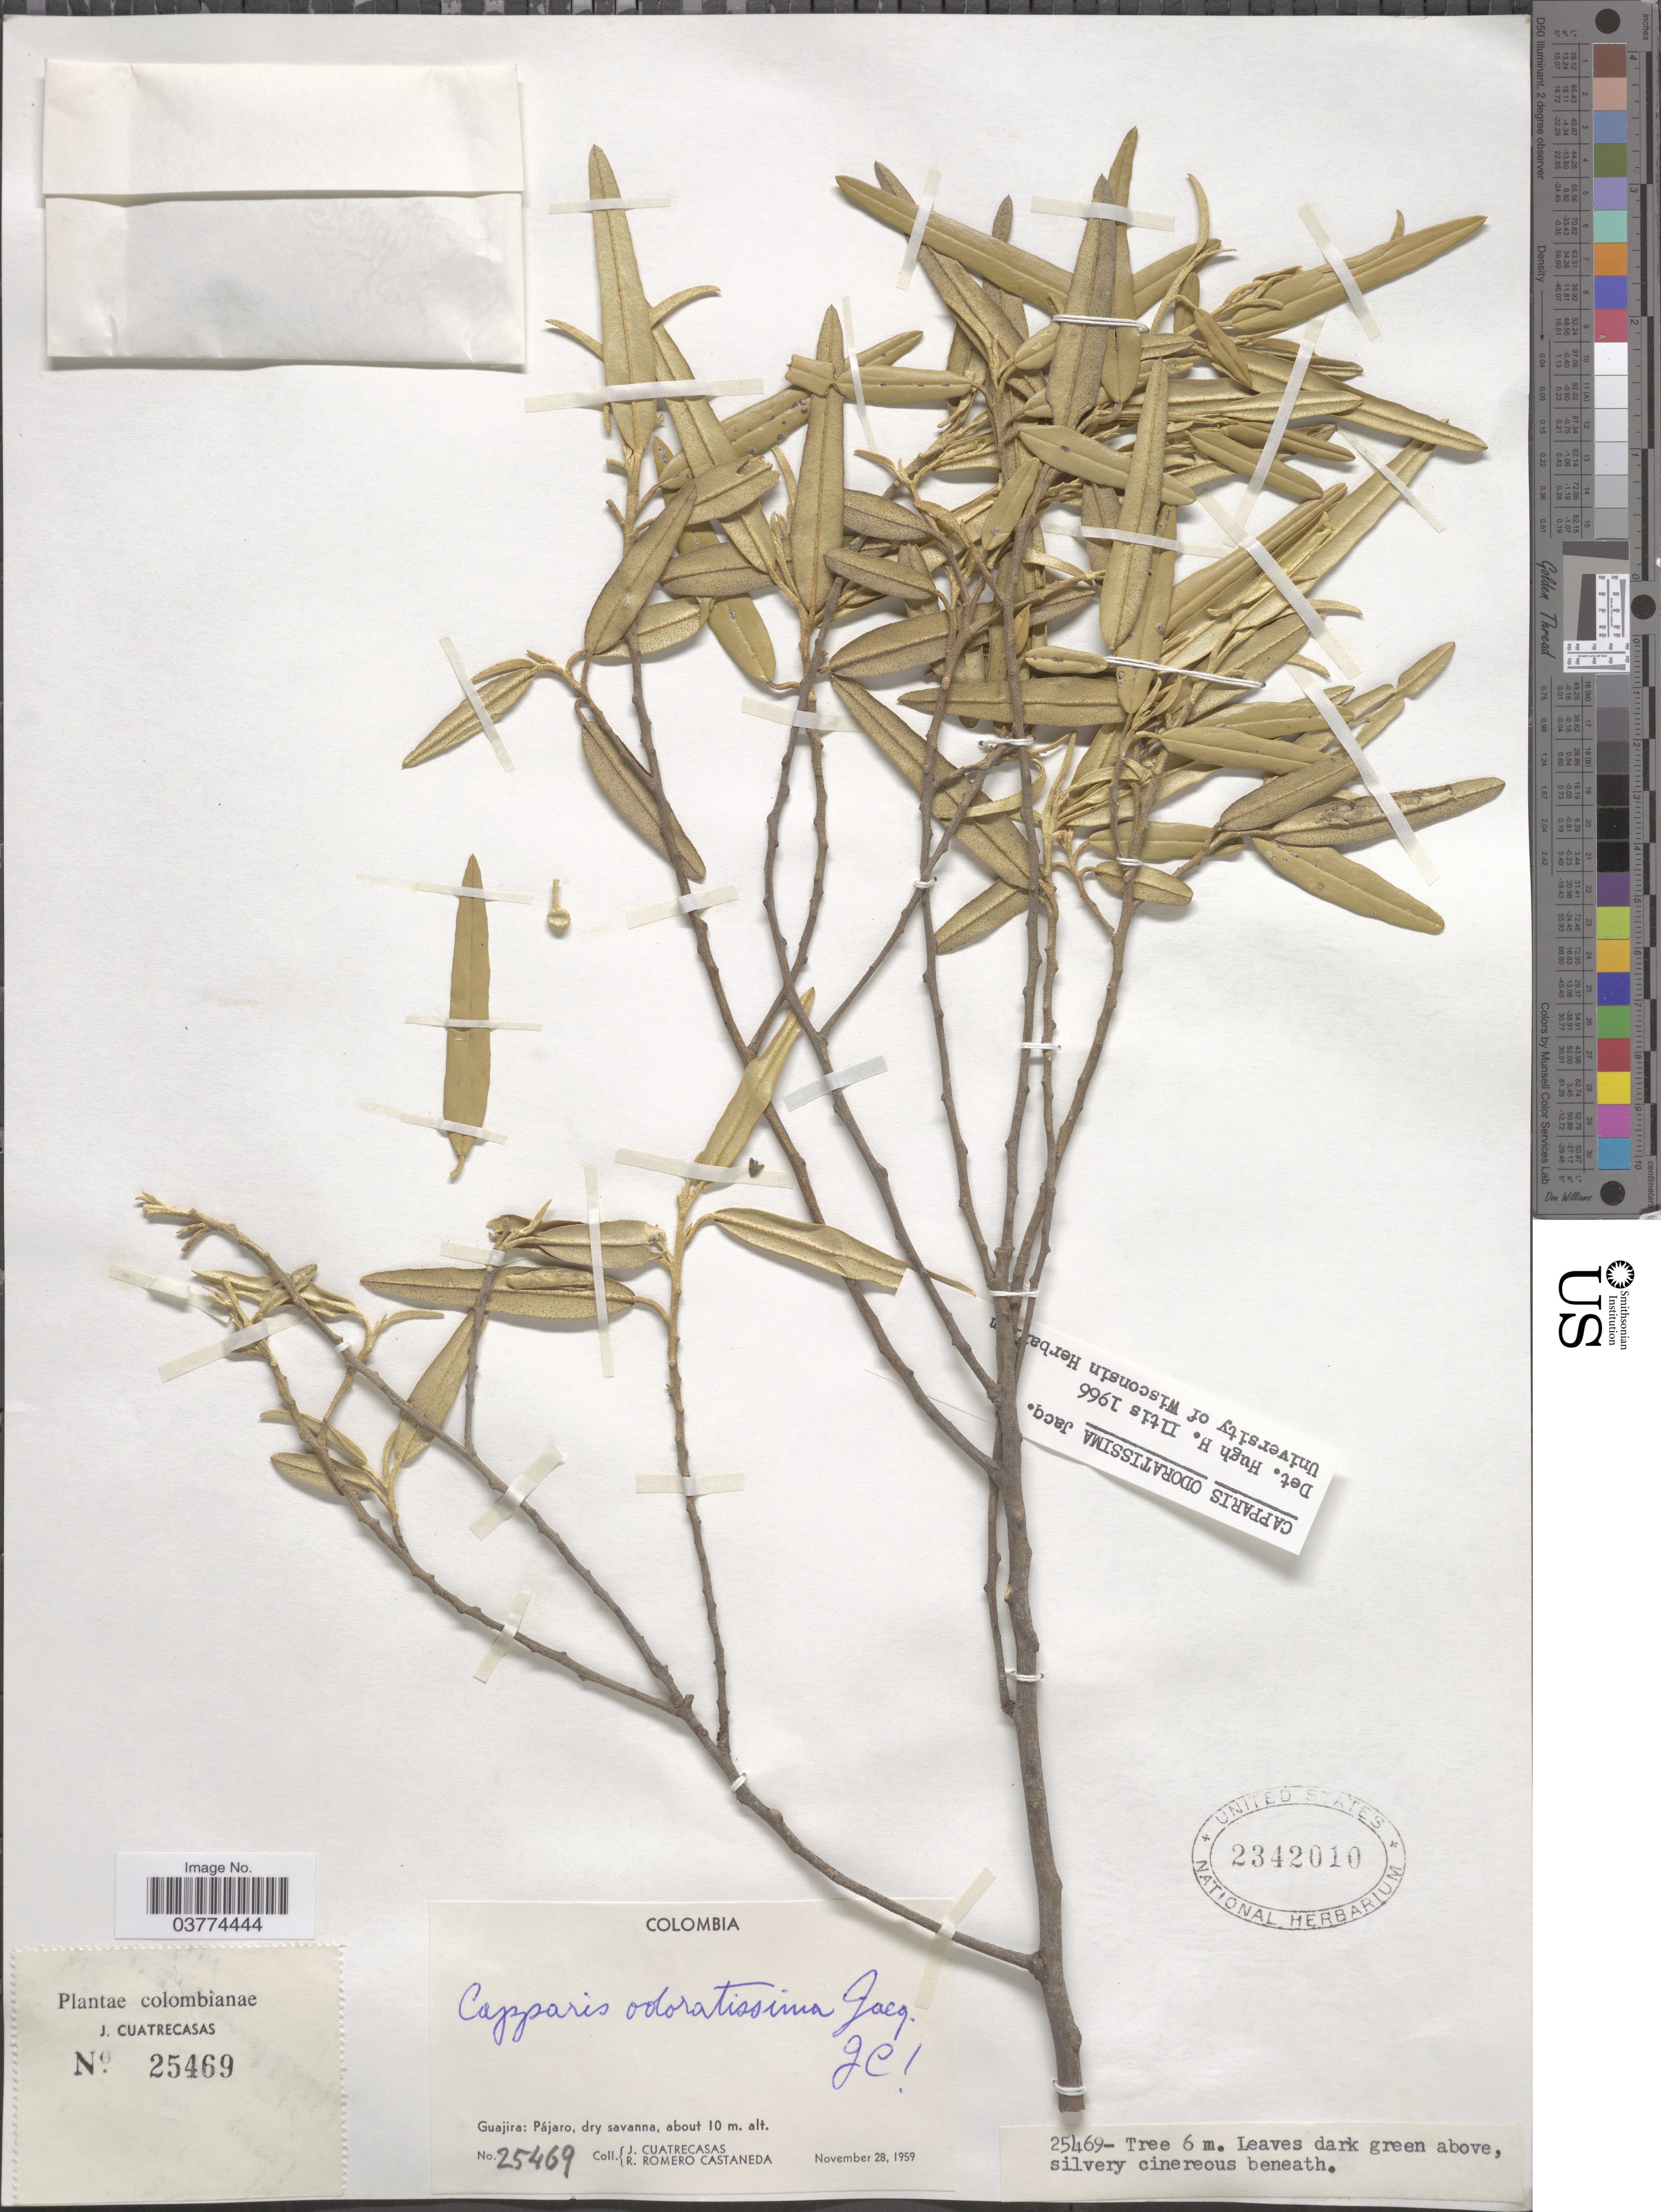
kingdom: Plantae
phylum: Tracheophyta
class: Magnoliopsida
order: Brassicales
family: Capparaceae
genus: Quadrella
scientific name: Quadrella odoratissima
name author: (Jacq.) Hutch.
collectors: J. Cuatrecasas & R. Romero Castañeda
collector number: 25469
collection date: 1959-11-28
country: Colombia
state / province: La Guajira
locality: Guajira: Pájaro, dry savanna.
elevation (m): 10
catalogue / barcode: US 2342010